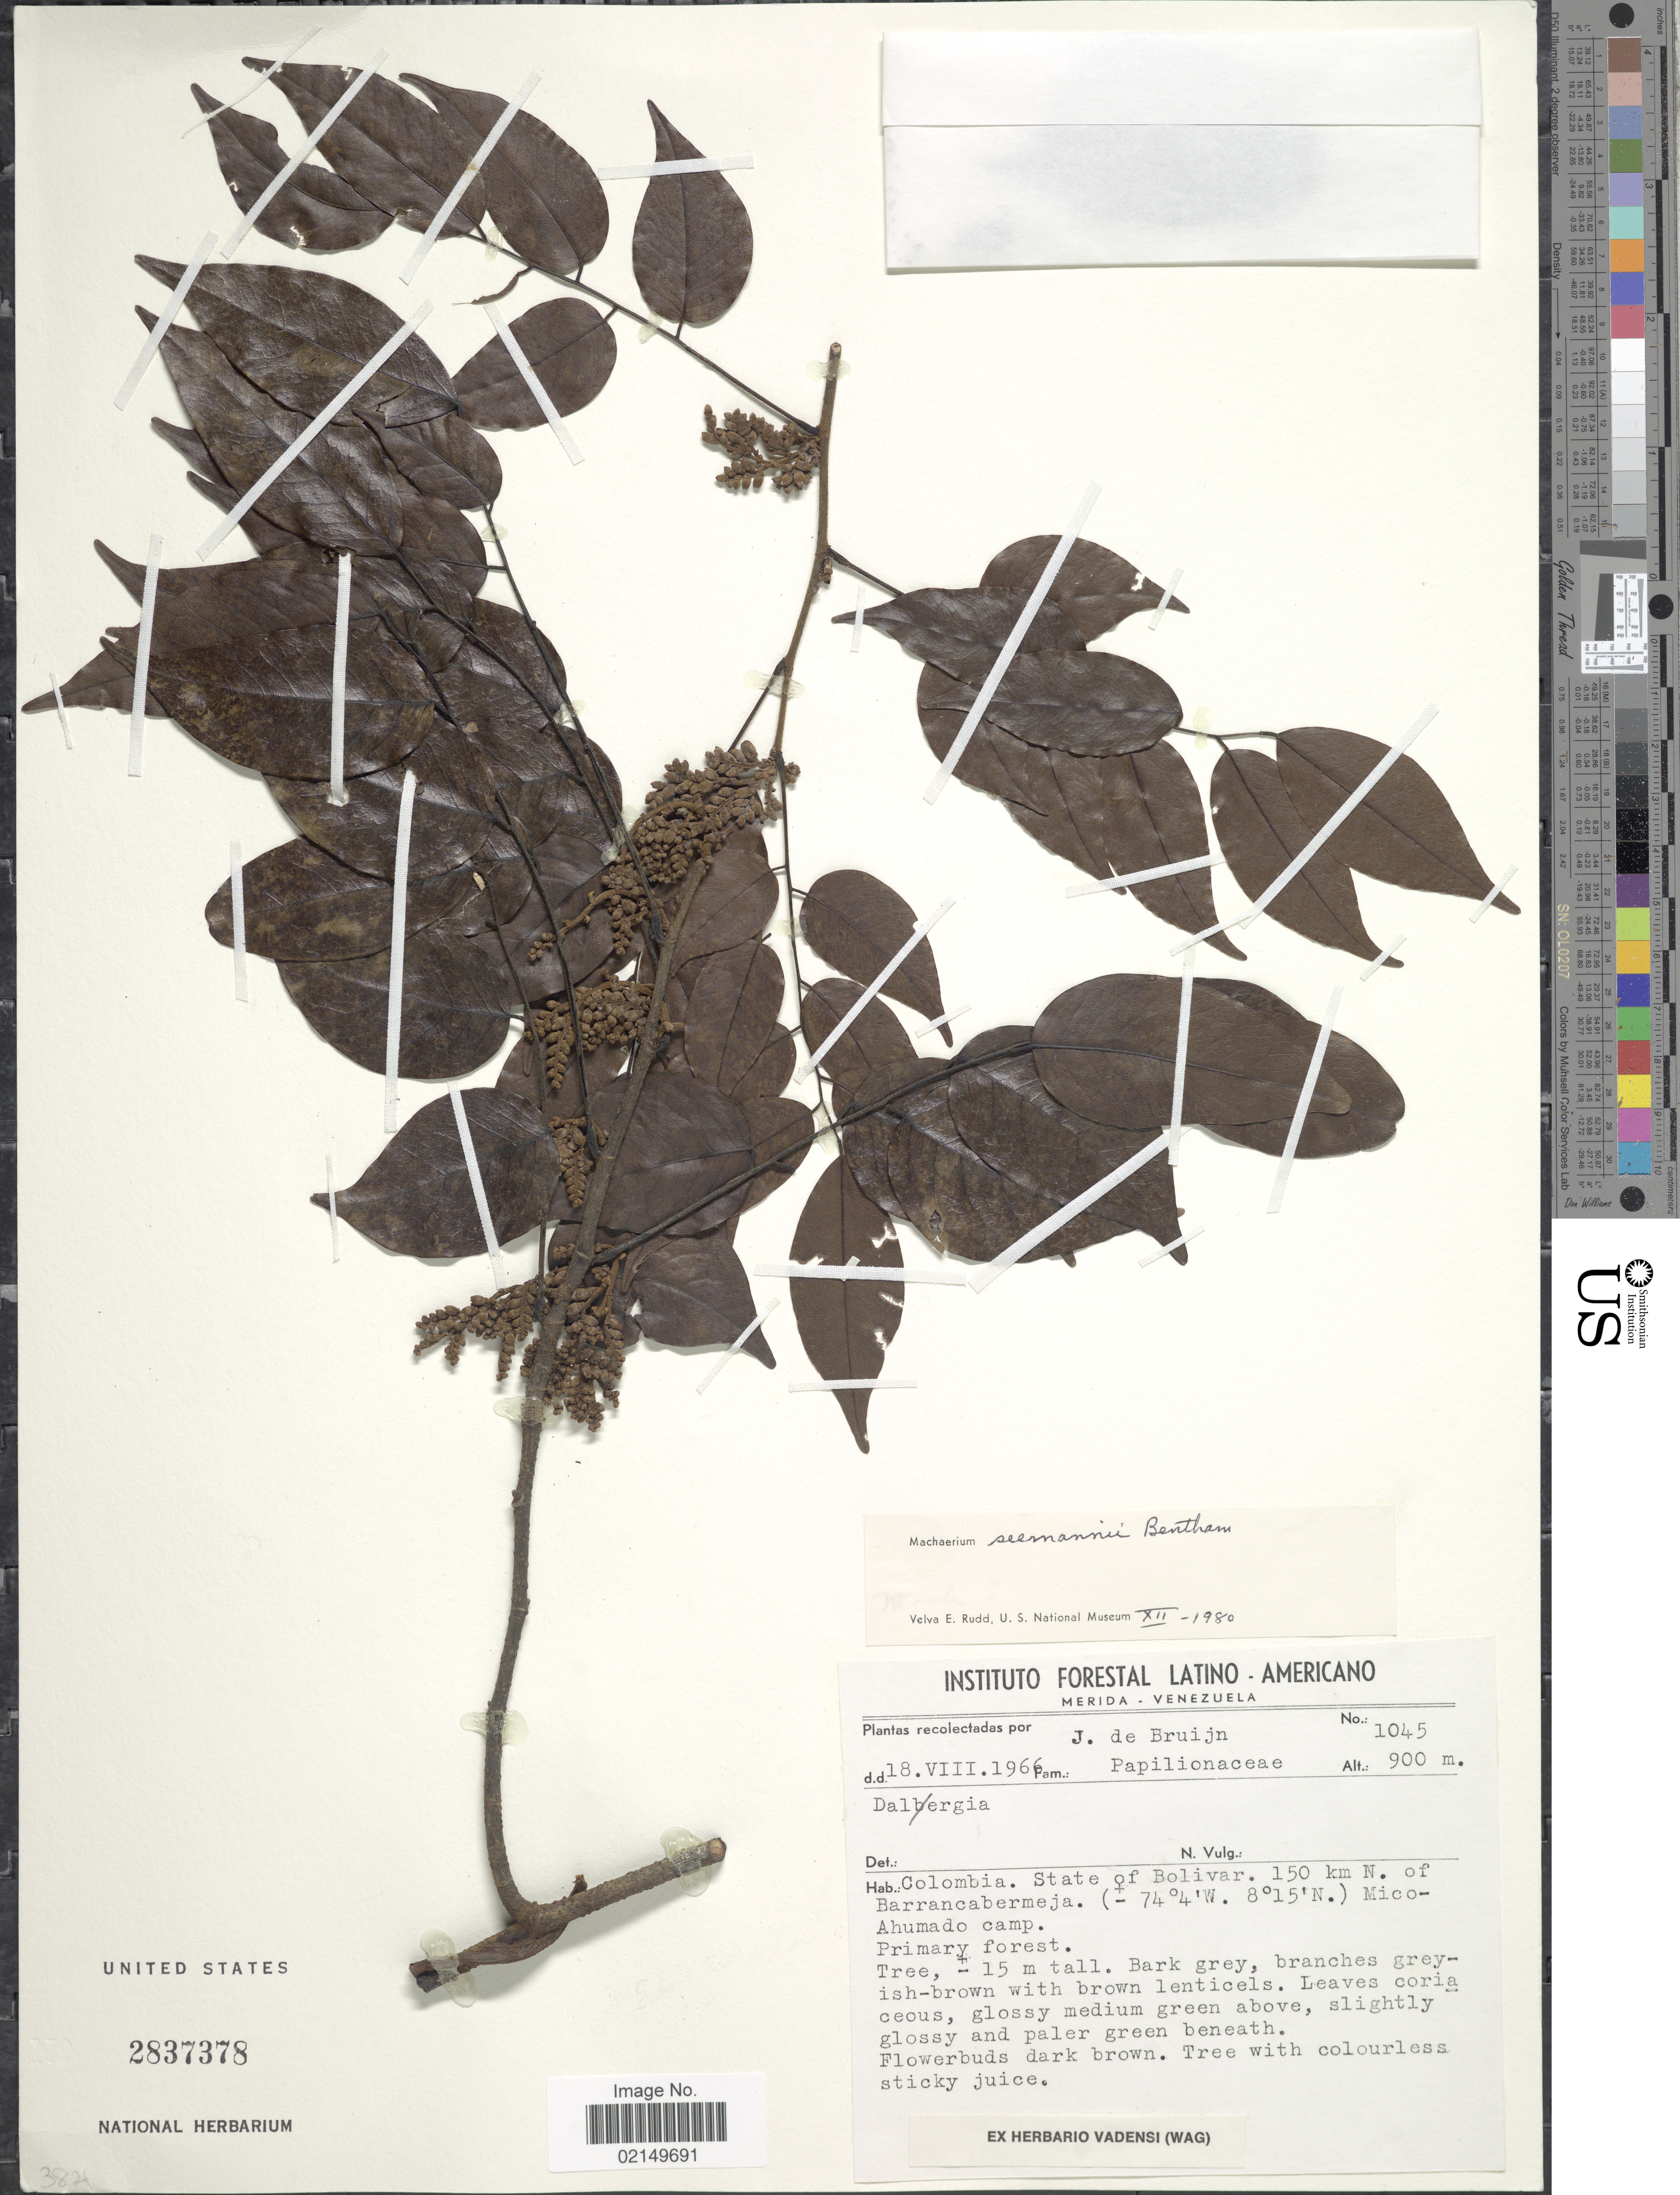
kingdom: Plantae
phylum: Tracheophyta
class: Magnoliopsida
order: Fabales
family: Fabaceae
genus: Machaerium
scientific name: Machaerium seemanni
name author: Benth. in Seem.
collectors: J. Bruijn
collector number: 1045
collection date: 1966-08-18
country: Colombia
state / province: Bolívar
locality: Colombia. State of Bolivar. 150 km N. of Barrancabermeja. Mico-Ahumado camp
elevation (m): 900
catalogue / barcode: US 2837378